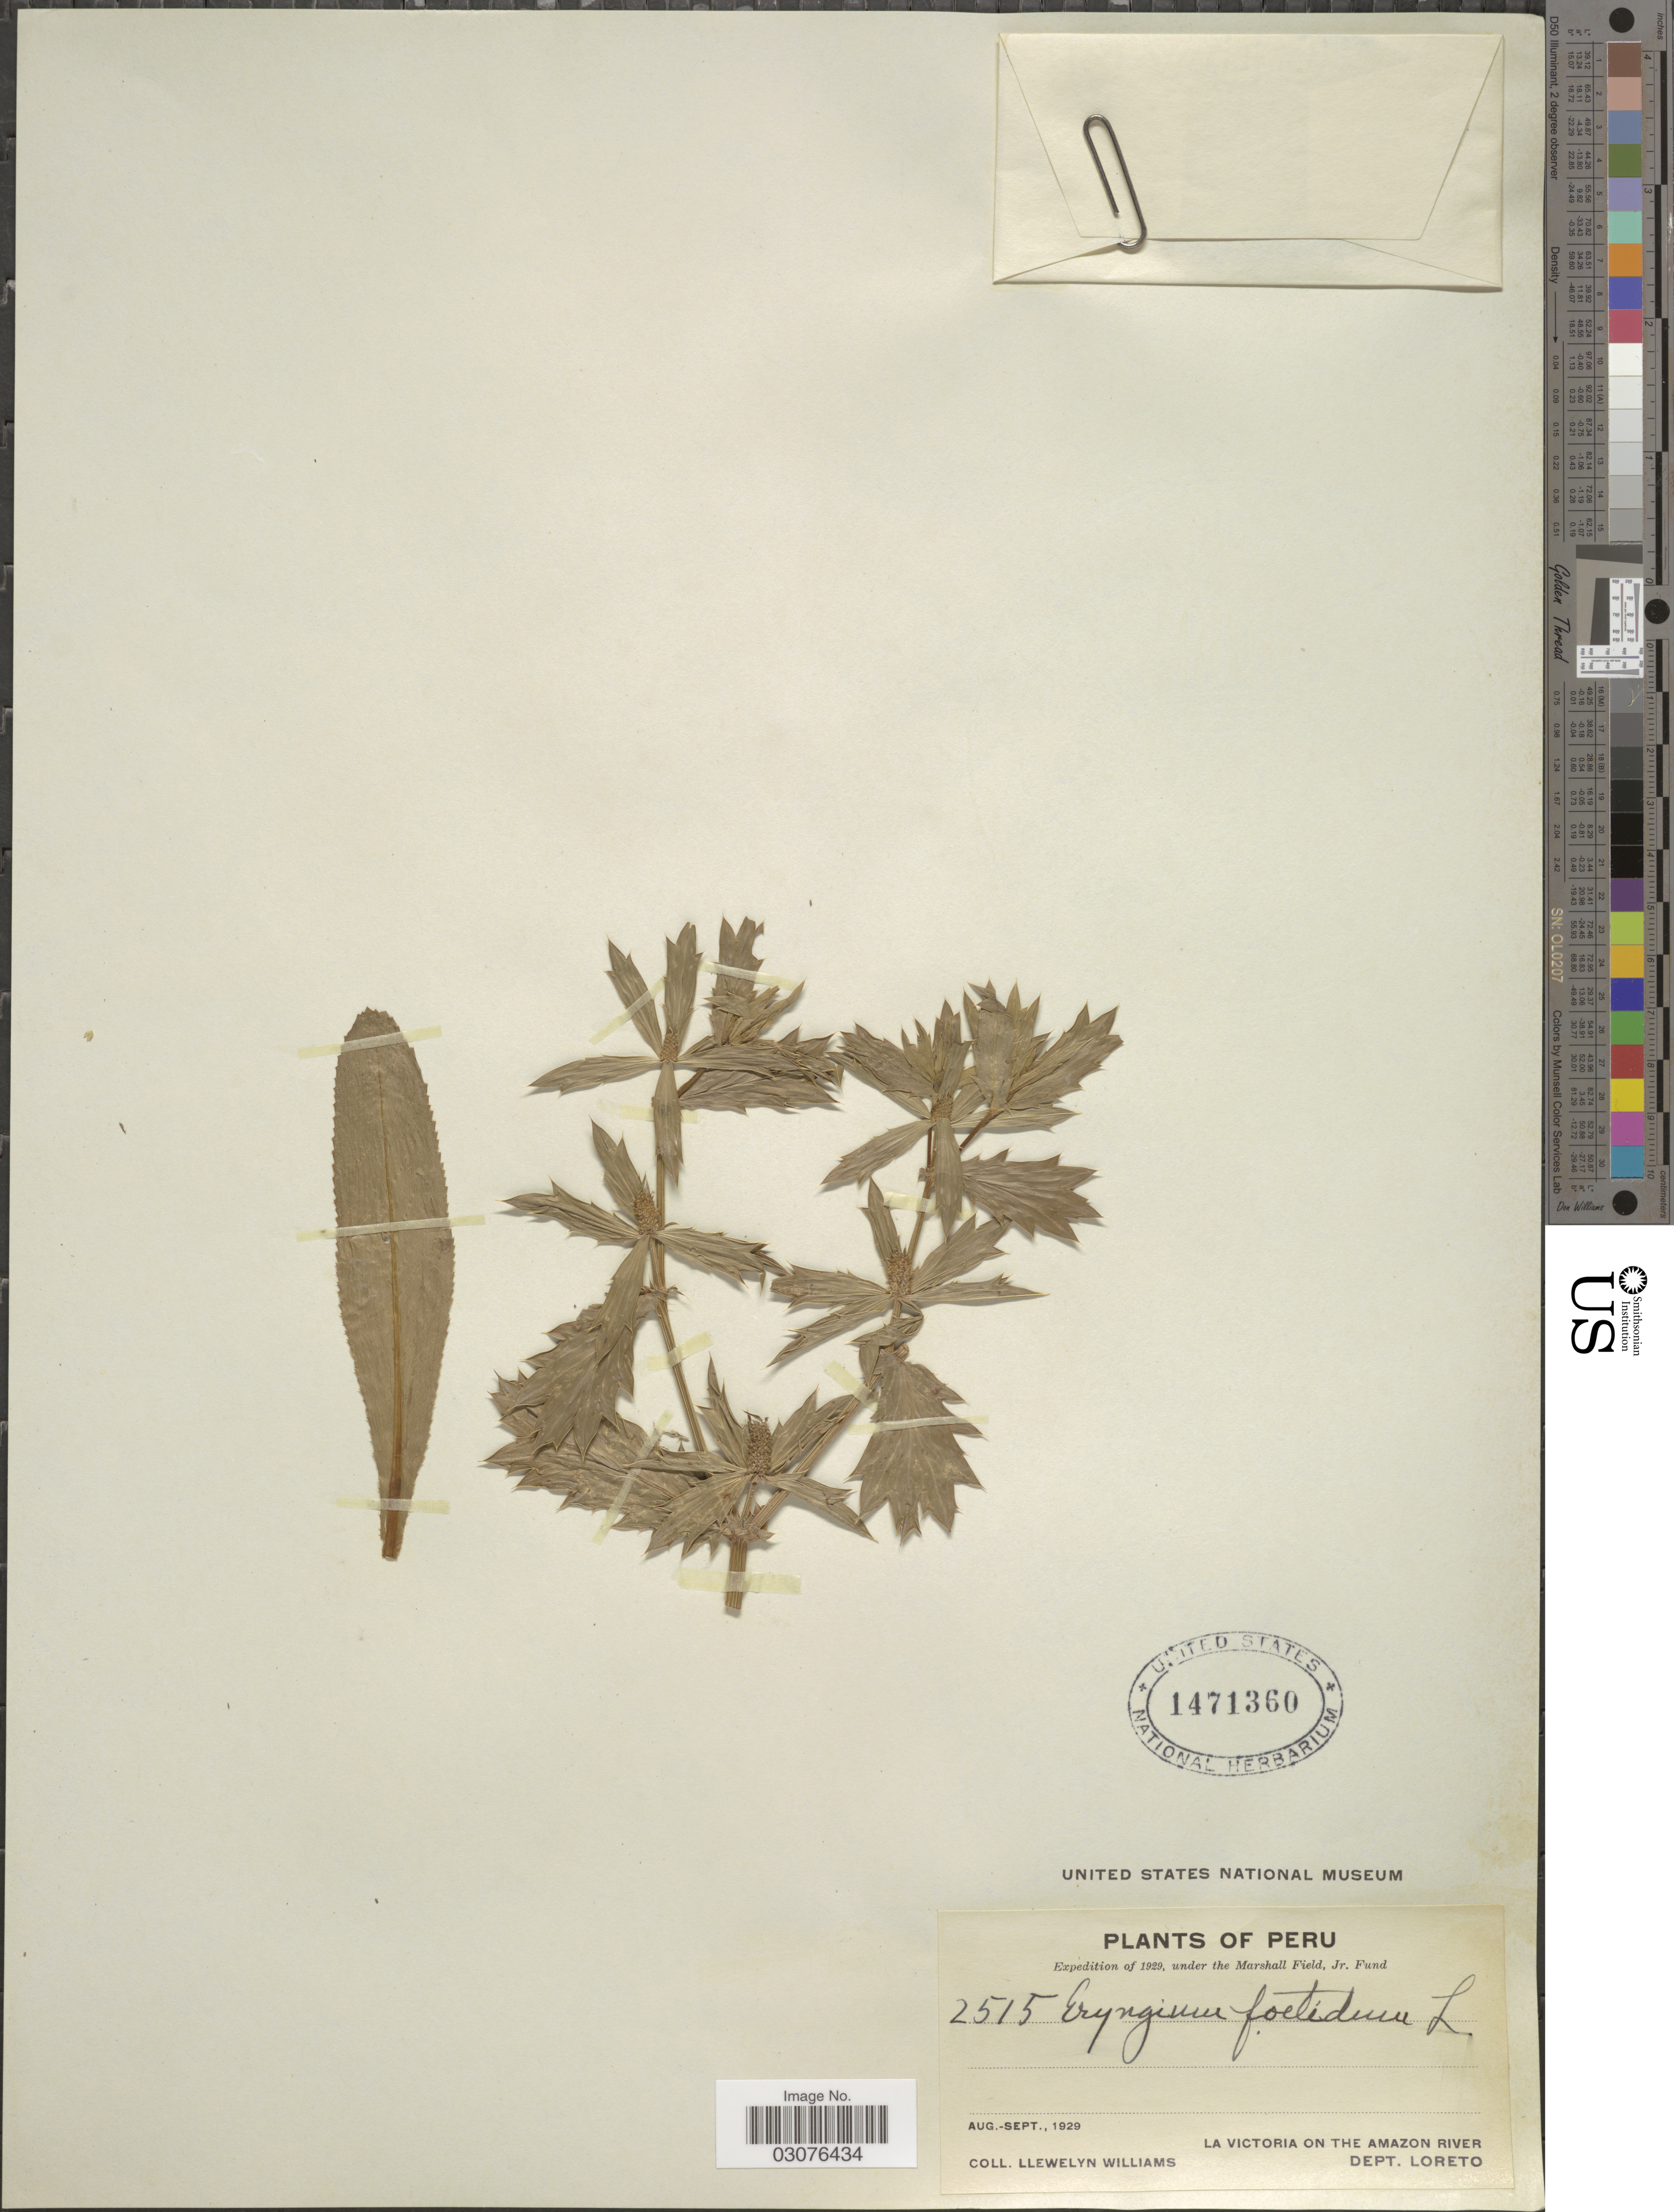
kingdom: Plantae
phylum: Tracheophyta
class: Magnoliopsida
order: Apiales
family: Apiaceae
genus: Eryngium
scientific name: Eryngium foetidum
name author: L.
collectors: Ll. Williams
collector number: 2515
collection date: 1929-08/1929-09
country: Peru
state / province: Loreto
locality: La Victoria on the Amazon River, Dept. Loreto.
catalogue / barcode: US 1471360